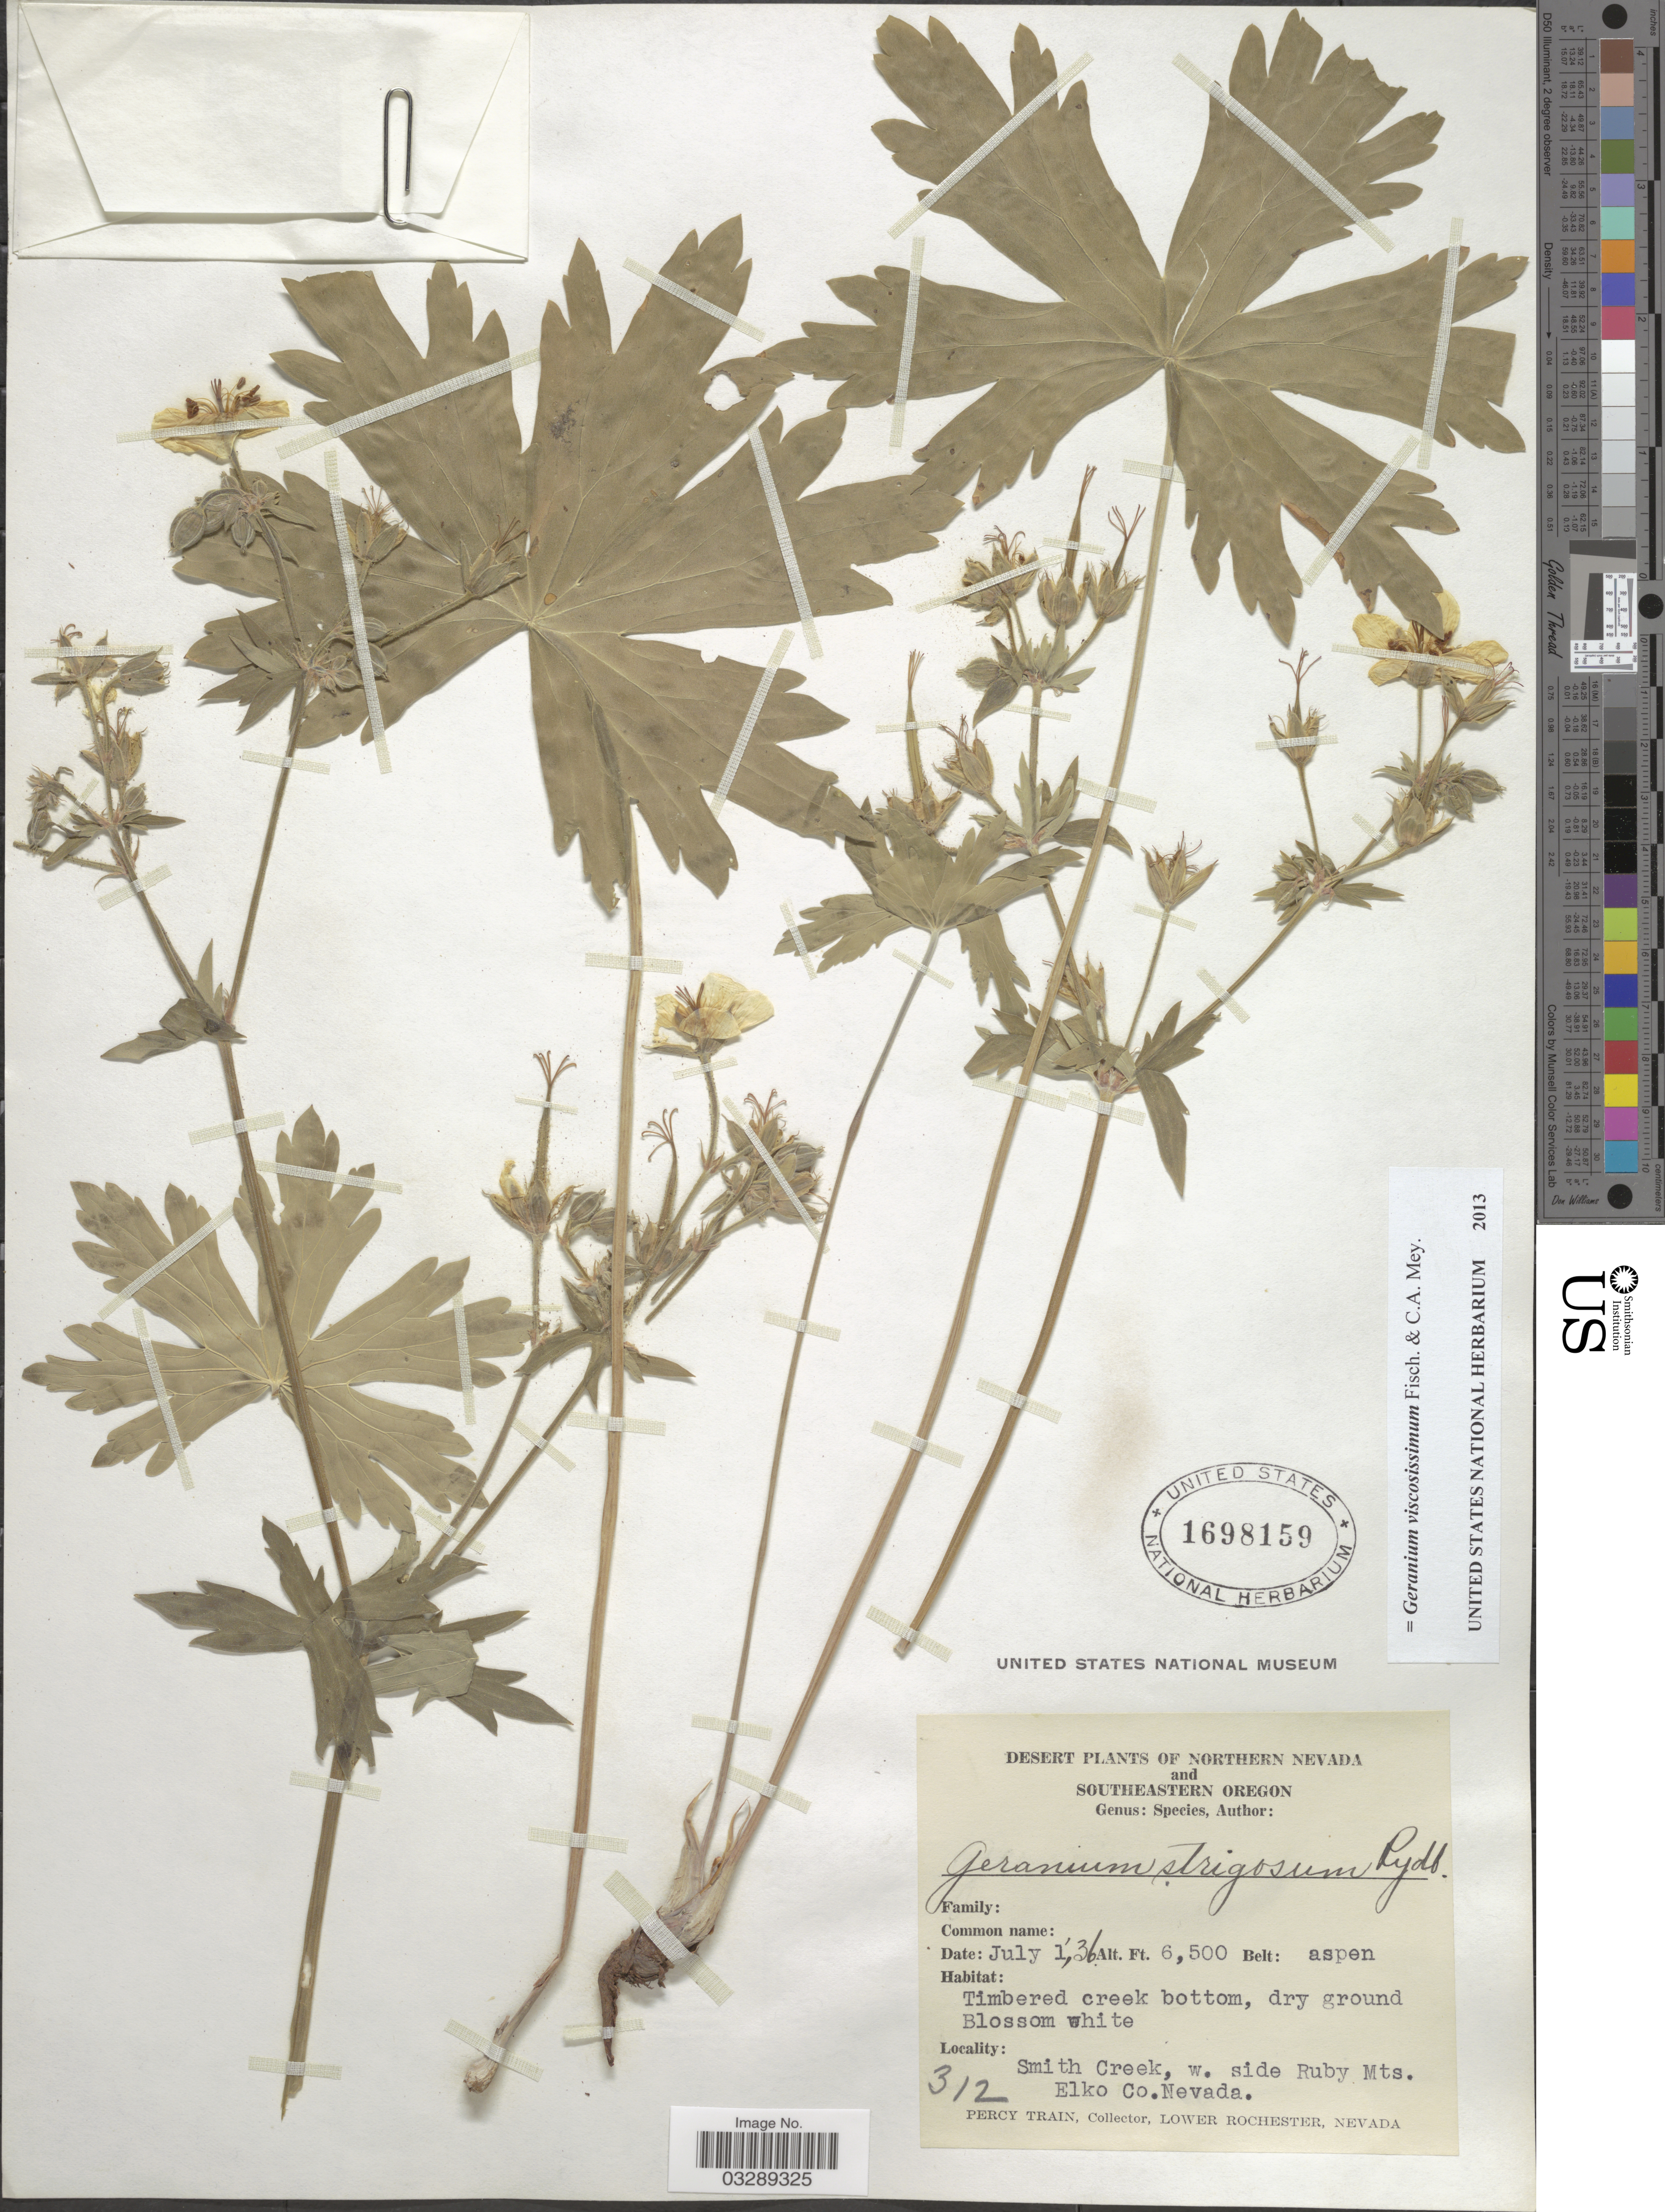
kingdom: Plantae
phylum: Tracheophyta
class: Magnoliopsida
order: Geraniales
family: Geraniaceae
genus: Geranium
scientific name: Geranium viscosissimum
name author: Fisch. & C.A. Mey.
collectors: P. Train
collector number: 312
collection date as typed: Transcribed d/m/y: 1/7/36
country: United States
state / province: Nevada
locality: Northern Nevada, Smith Creek, w. side Ruby Mts., Elko Co.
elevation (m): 1981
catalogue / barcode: US 1698159